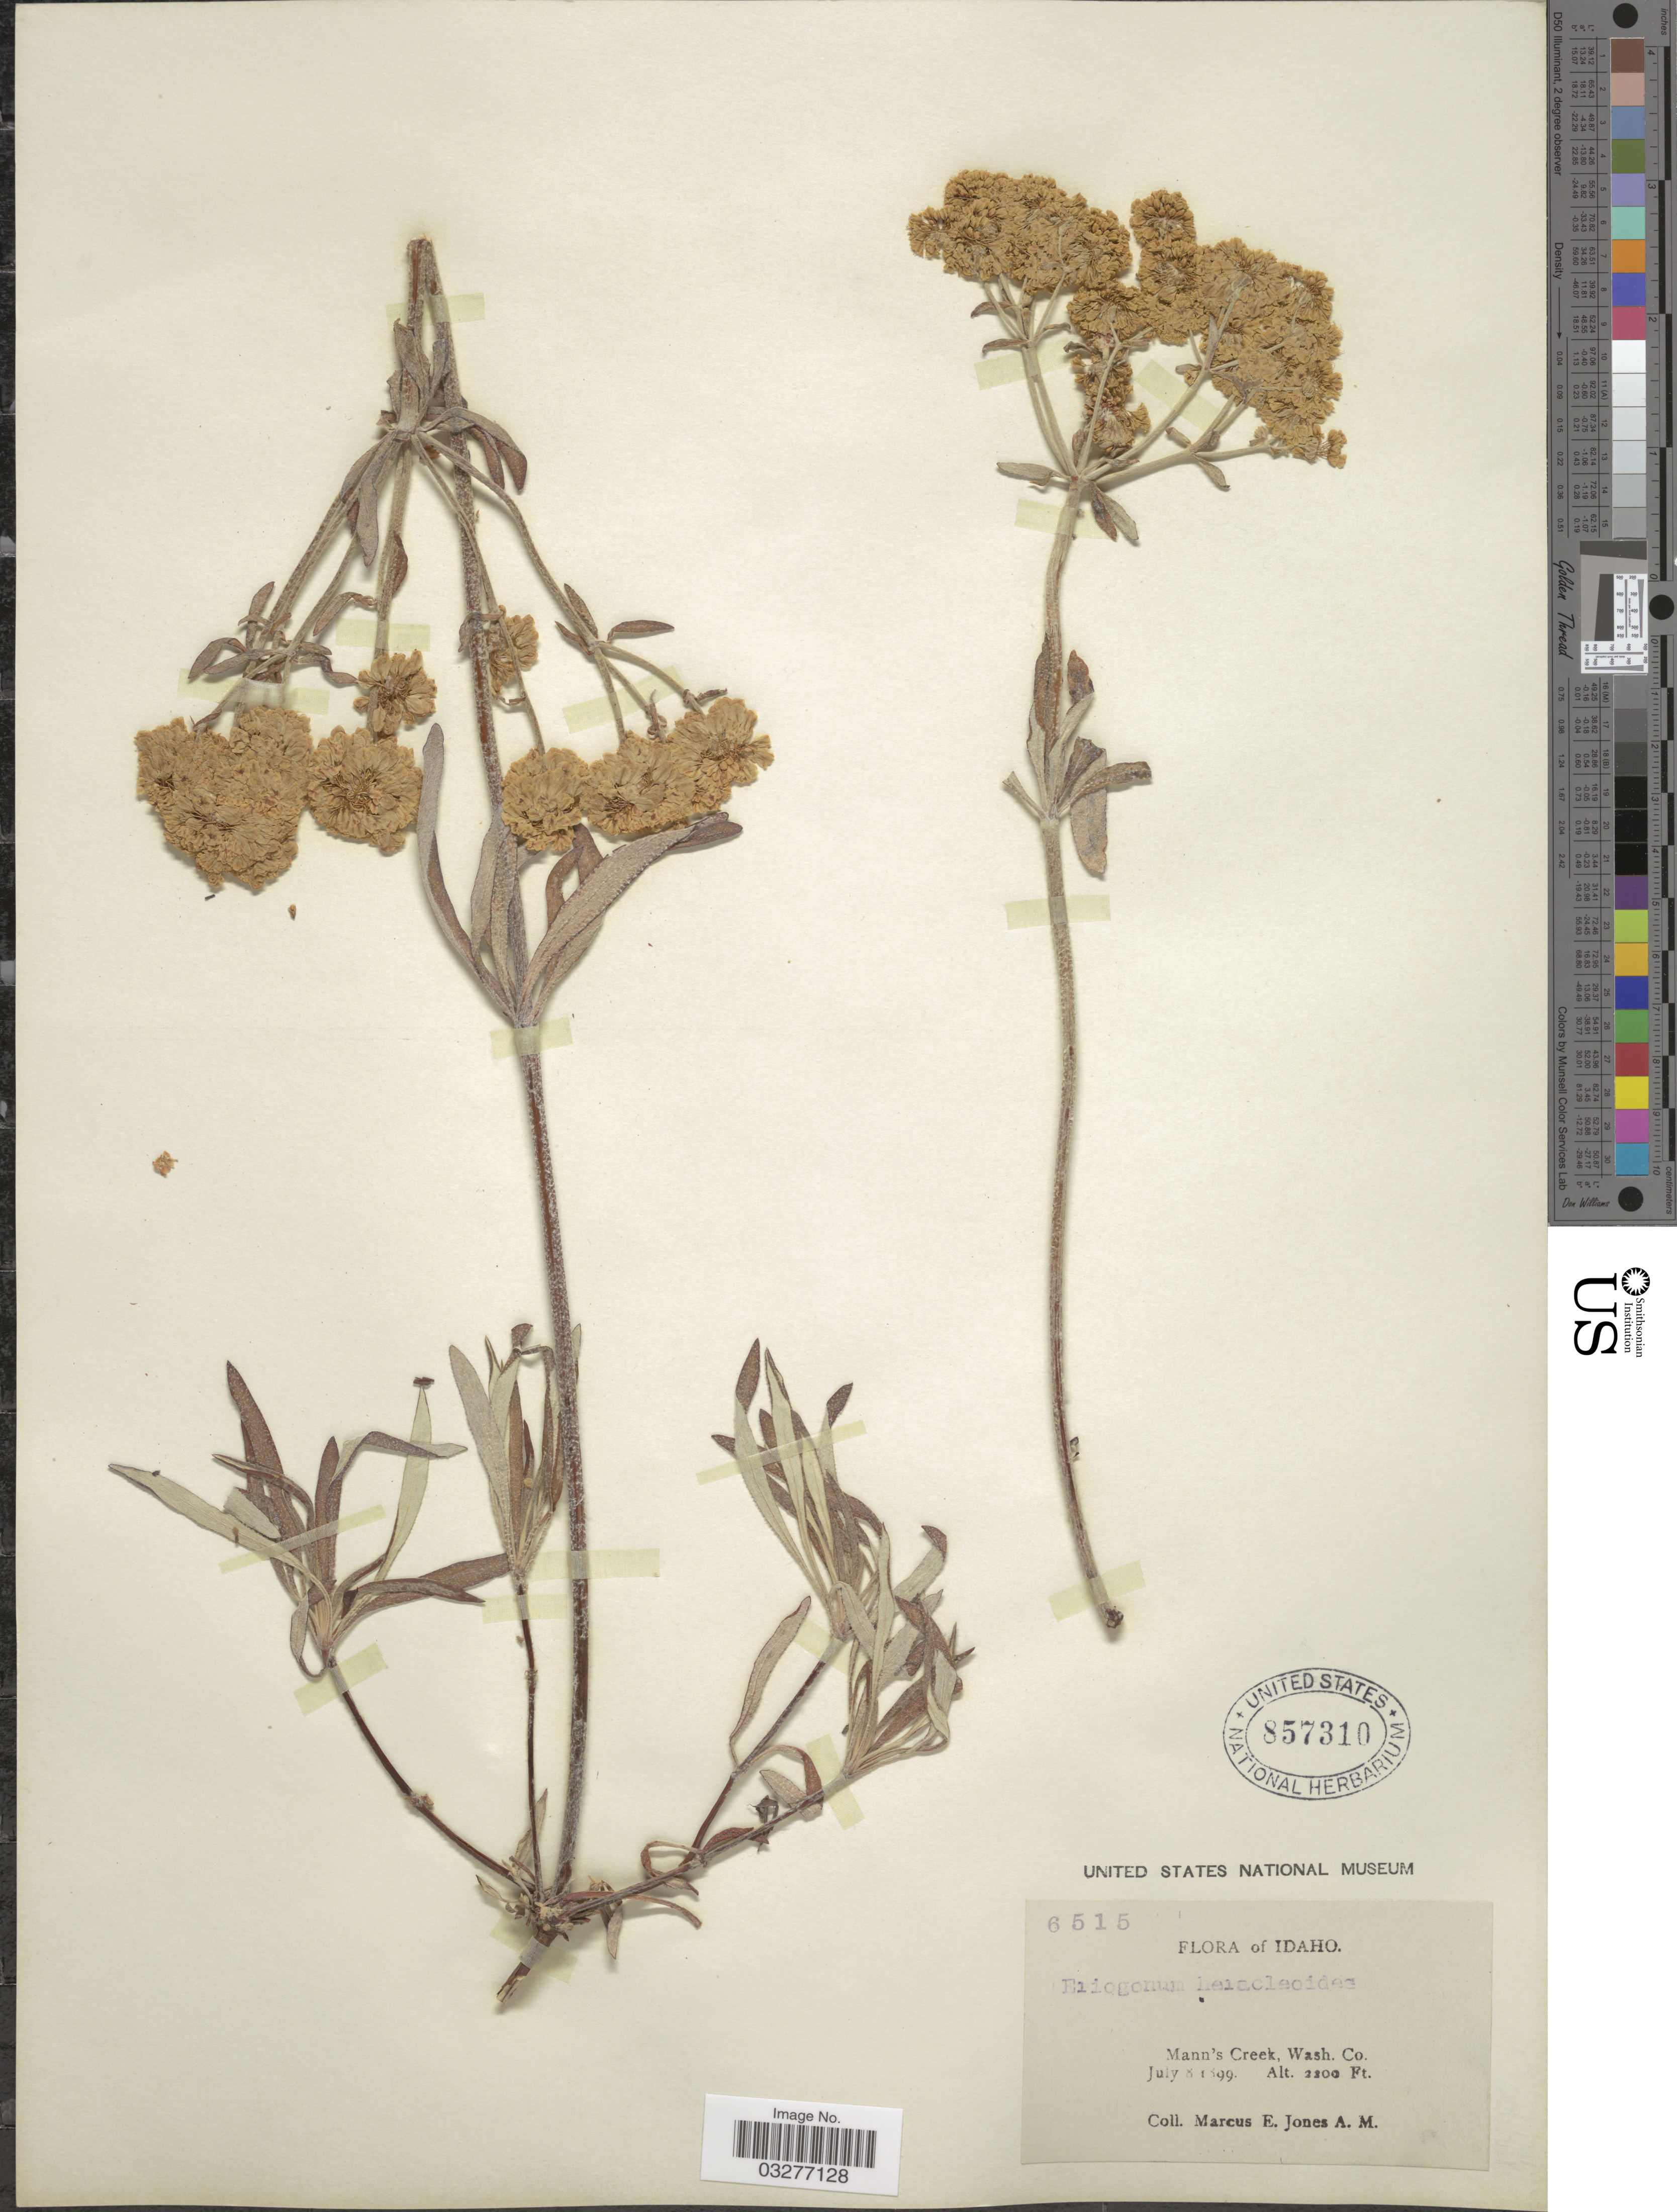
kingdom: Plantae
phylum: Tracheophyta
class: Magnoliopsida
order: Caryophyllales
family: Polygonaceae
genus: Eriogonum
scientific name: Eriogonum heracleoides var. heracleoides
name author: Nutt.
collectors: M. E. Jones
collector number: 6515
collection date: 1899-07-08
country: United States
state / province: Idaho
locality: Mann's Creek, Wash Co.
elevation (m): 853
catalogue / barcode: US 857310